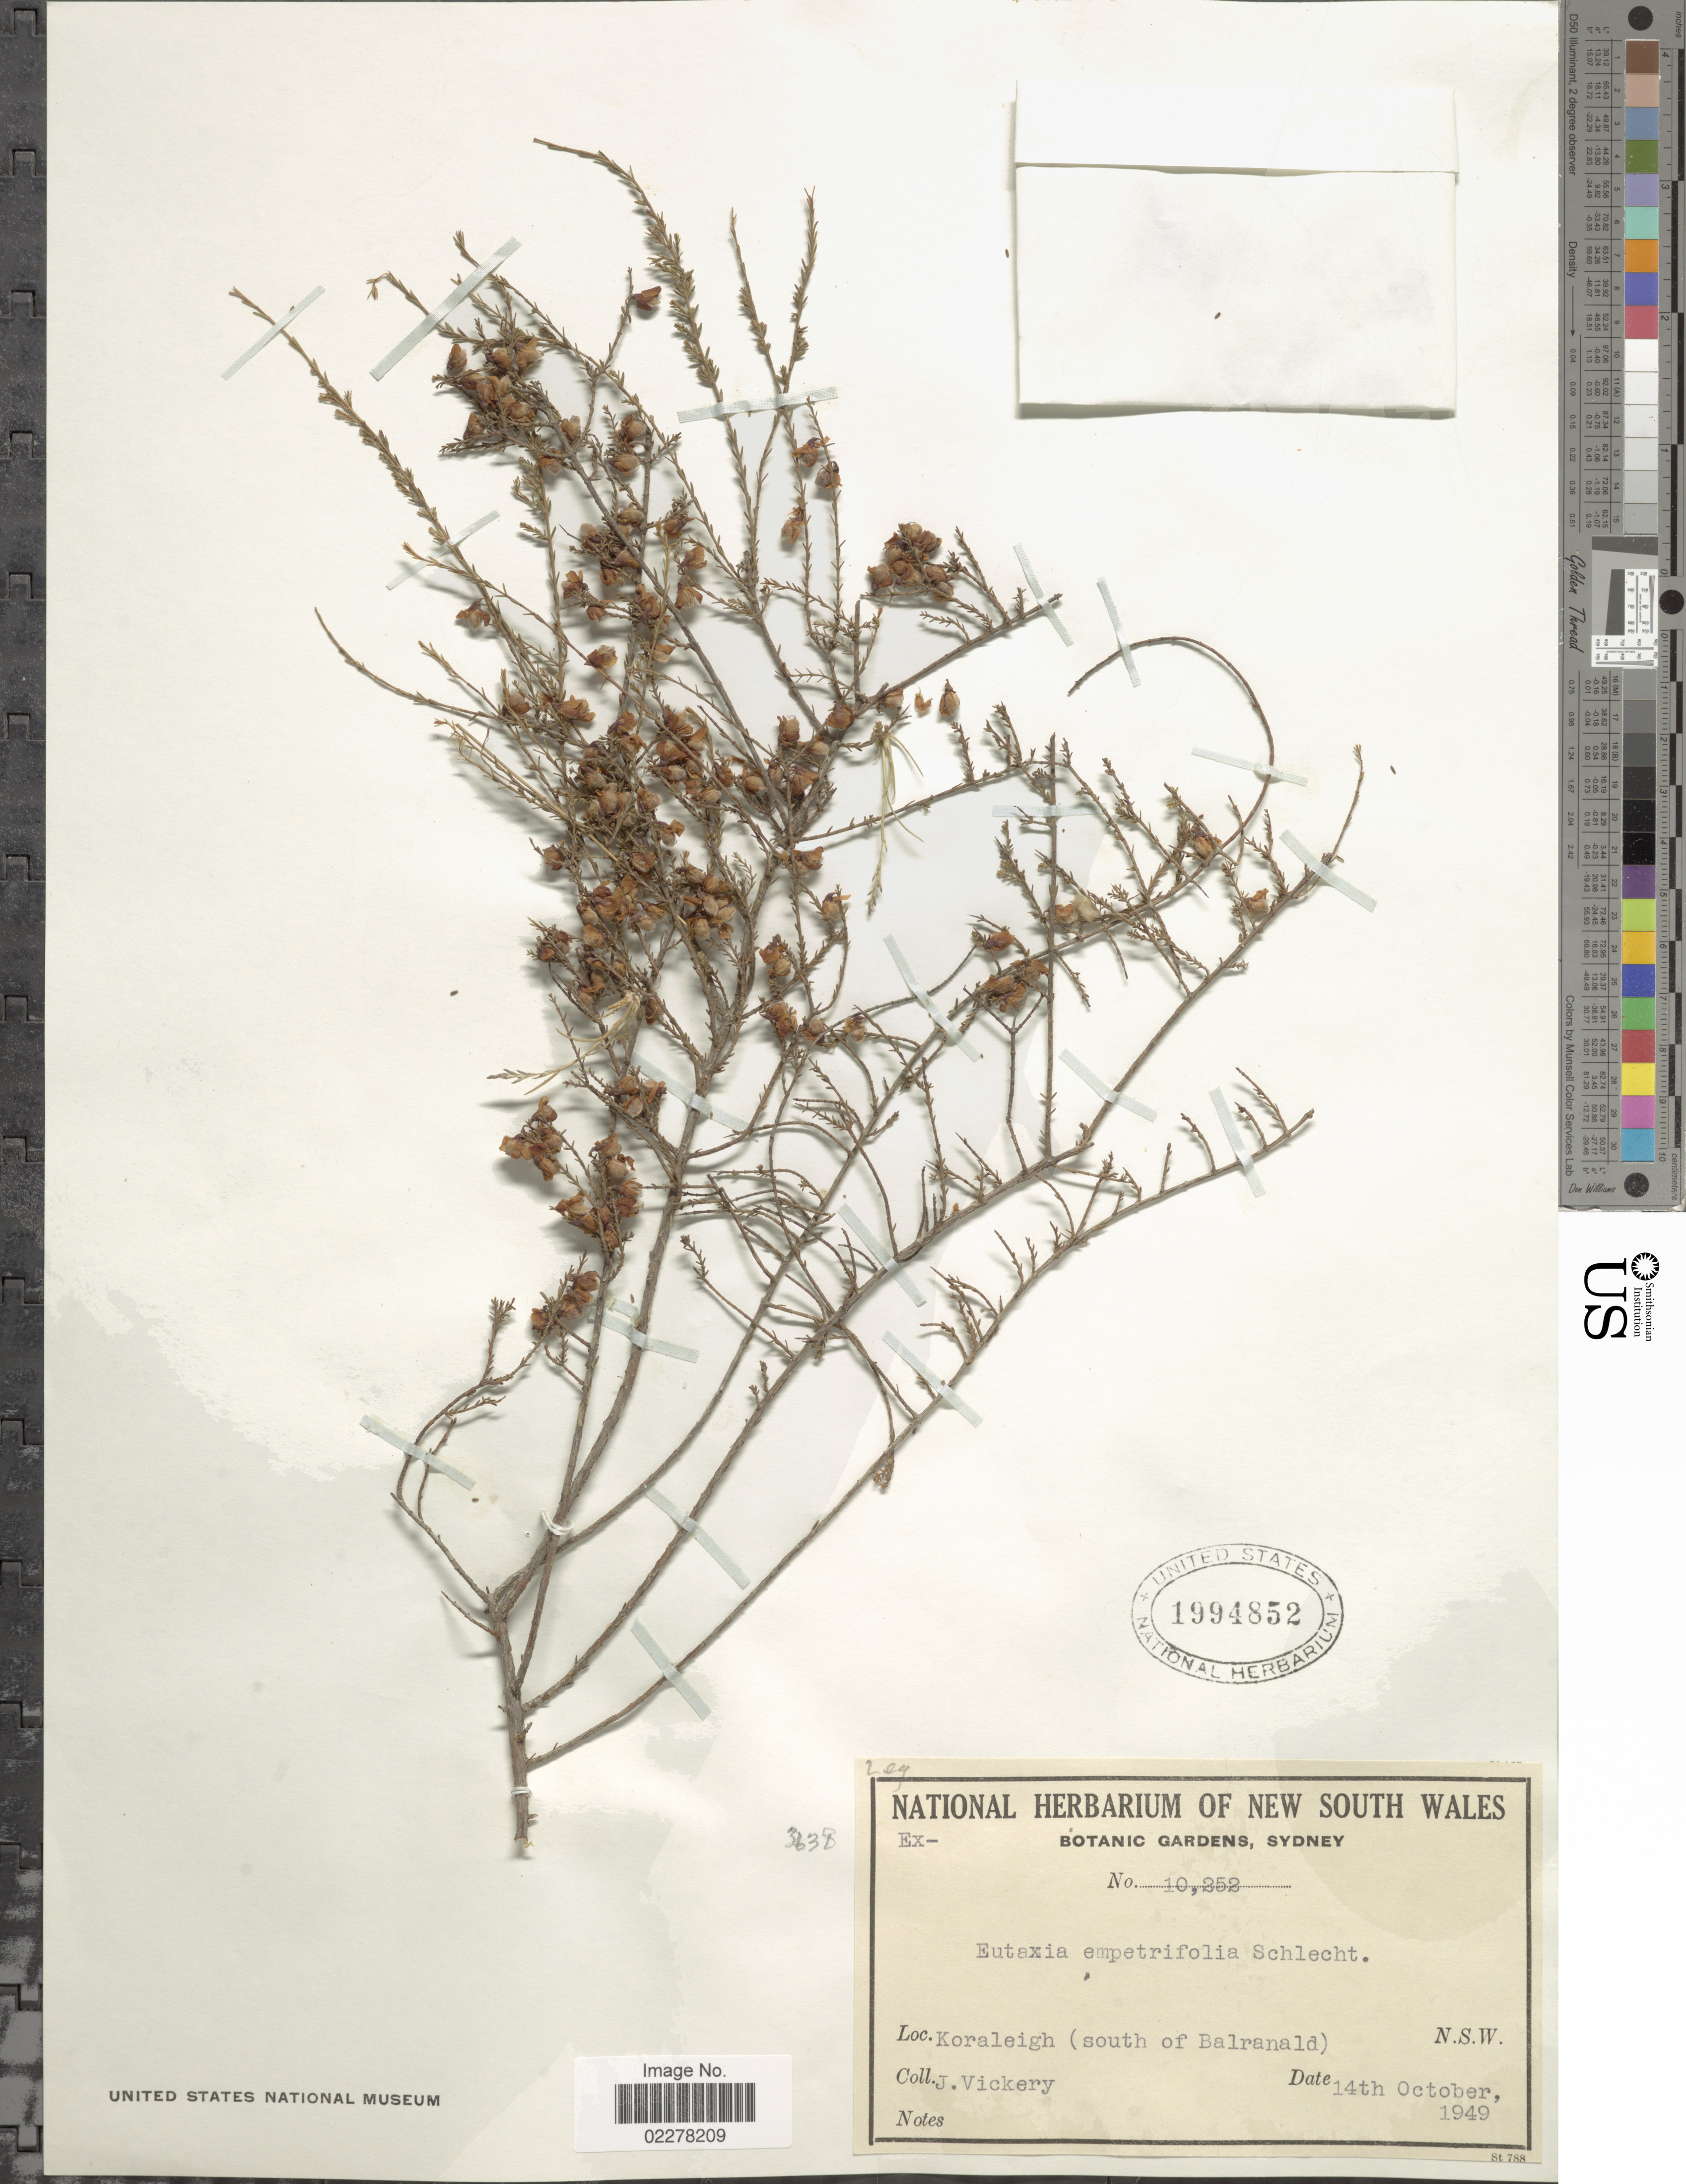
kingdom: Plantae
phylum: Tracheophyta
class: Magnoliopsida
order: Fabales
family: Fabaceae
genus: Eutaxia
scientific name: Eutaxia microphylla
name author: (R. Br.) J.M. Black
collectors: J. Vickery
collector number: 10252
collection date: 1949-10-14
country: Australia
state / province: New South Wales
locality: Koraleigh (south of Balranald). N.S.W.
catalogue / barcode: US 1994852